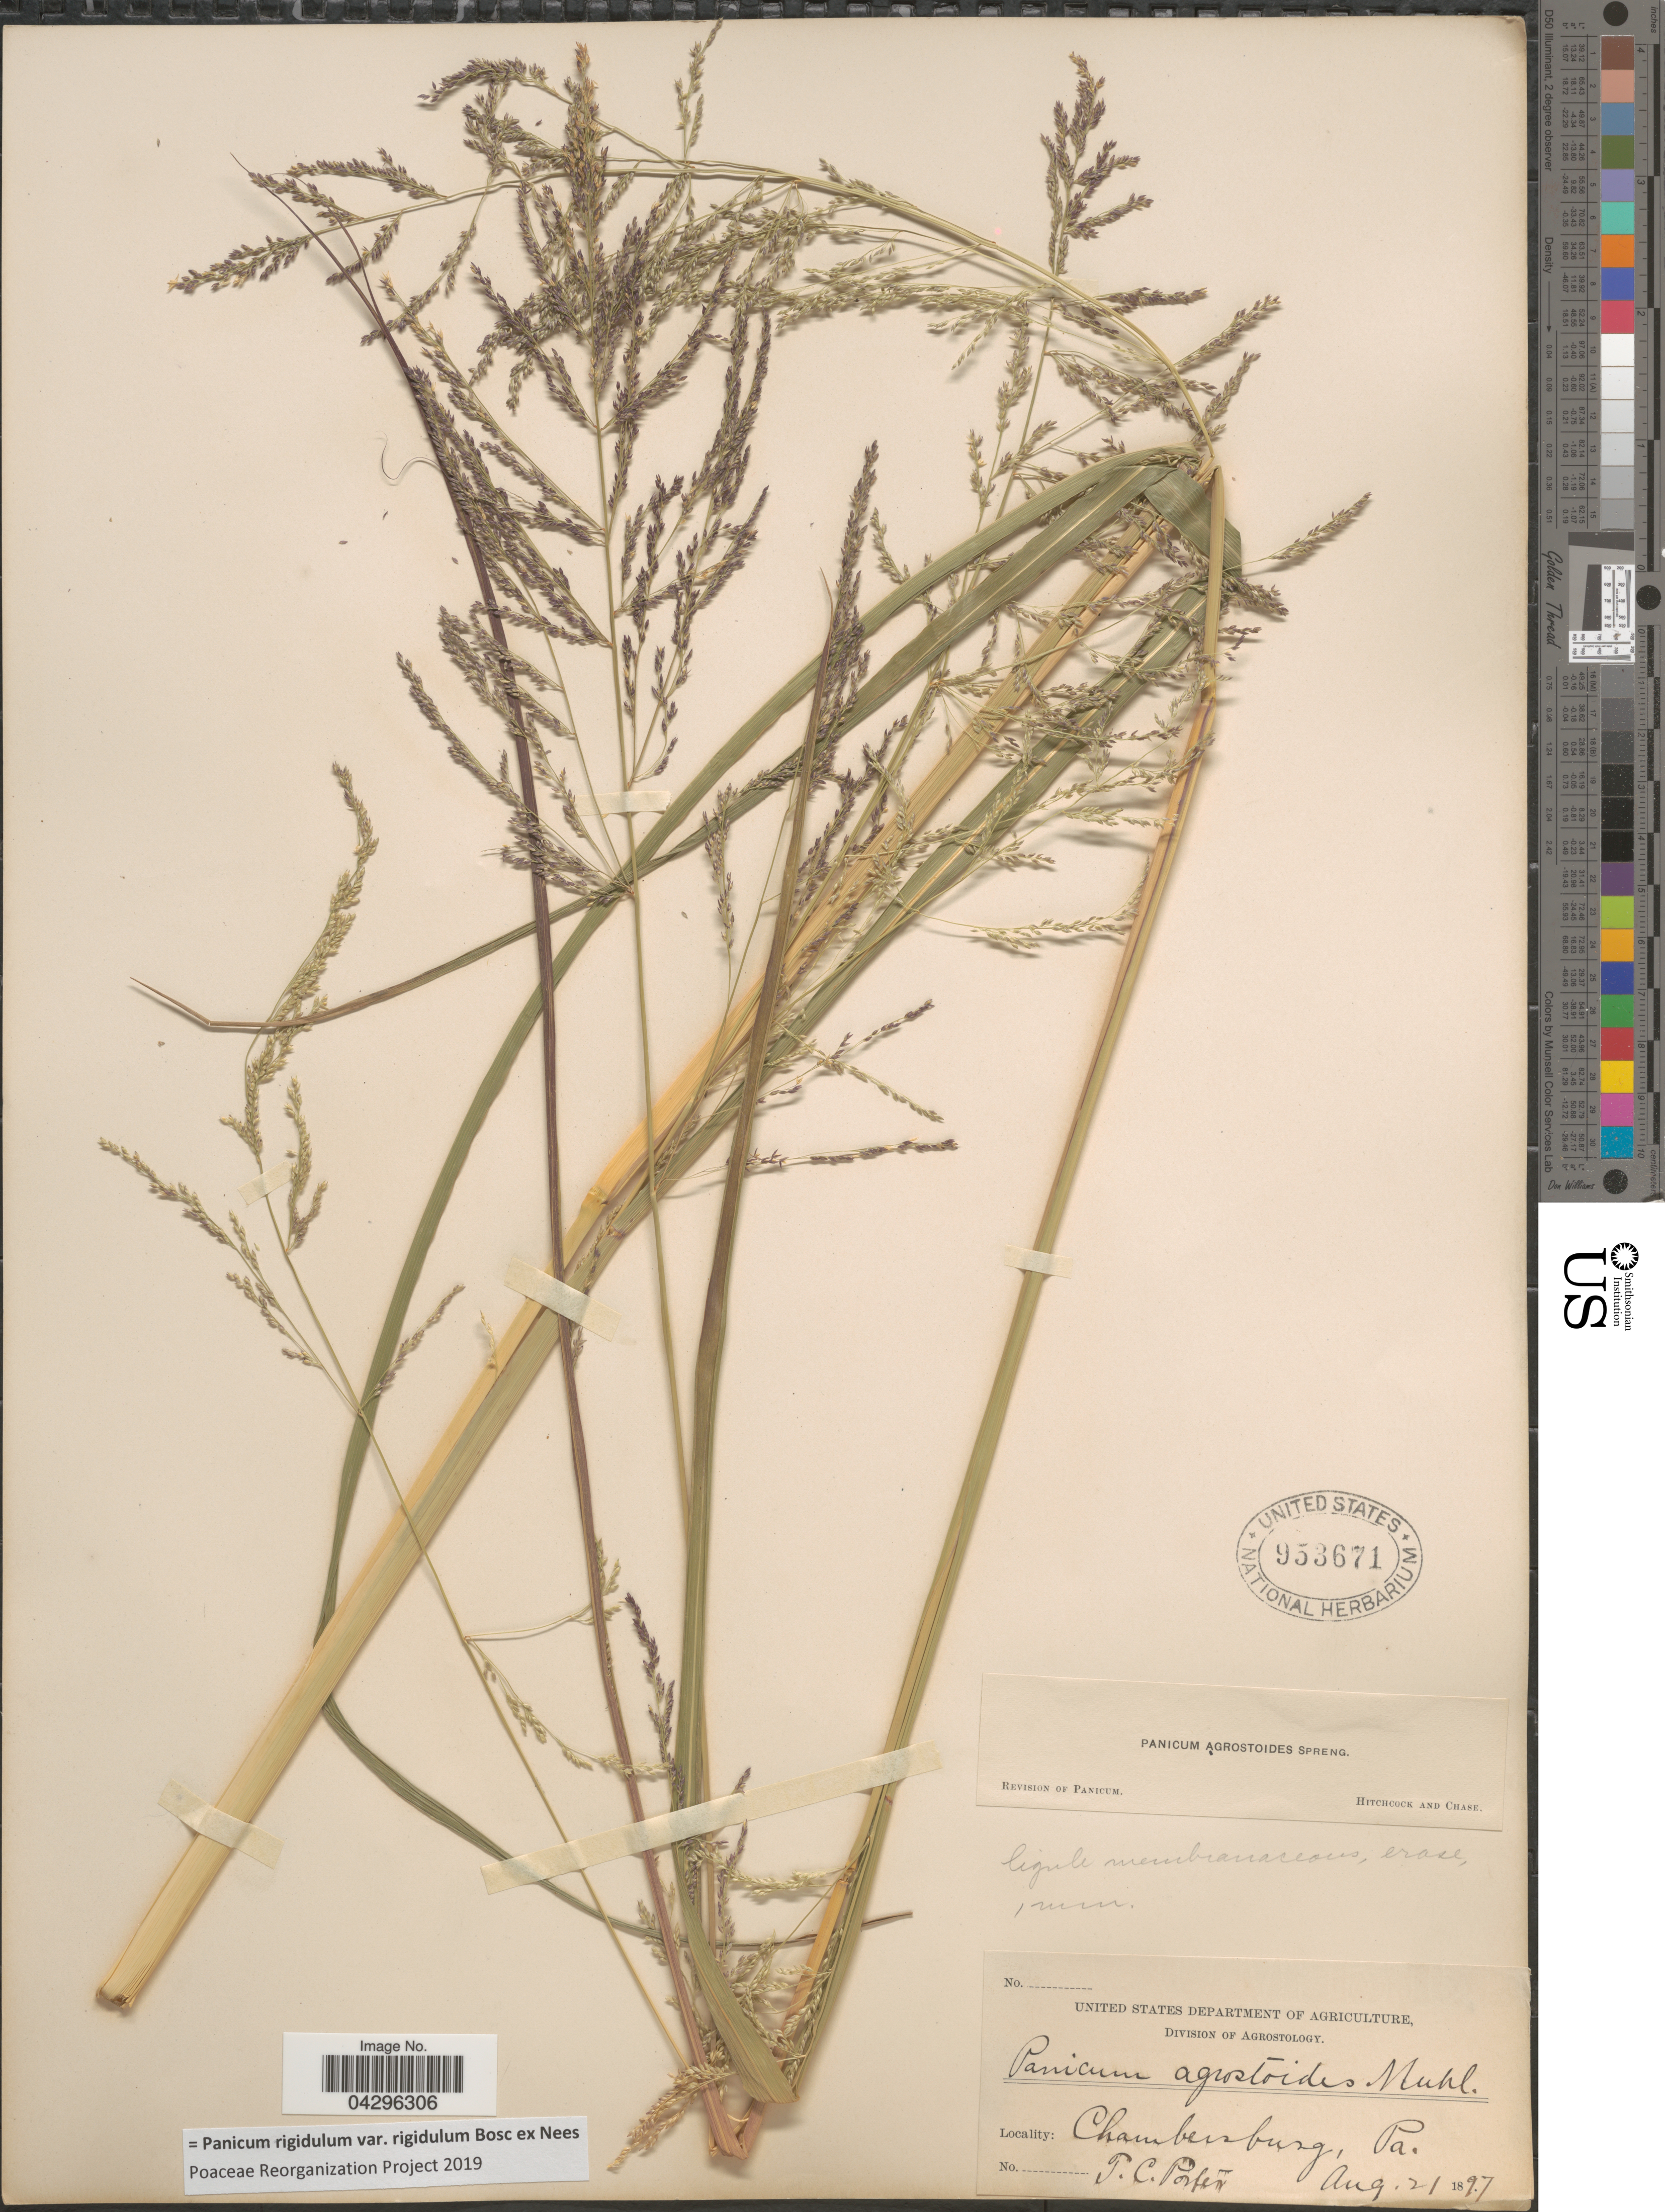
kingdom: Plantae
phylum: Tracheophyta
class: Liliopsida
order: Poales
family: Poaceae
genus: Panicum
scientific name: Panicum rigidulum var. rigidulum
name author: Bosc ex Nees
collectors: J. Porter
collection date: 1897-08-21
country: United States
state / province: Pennsylvania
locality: Chambersburg.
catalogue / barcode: US 953671